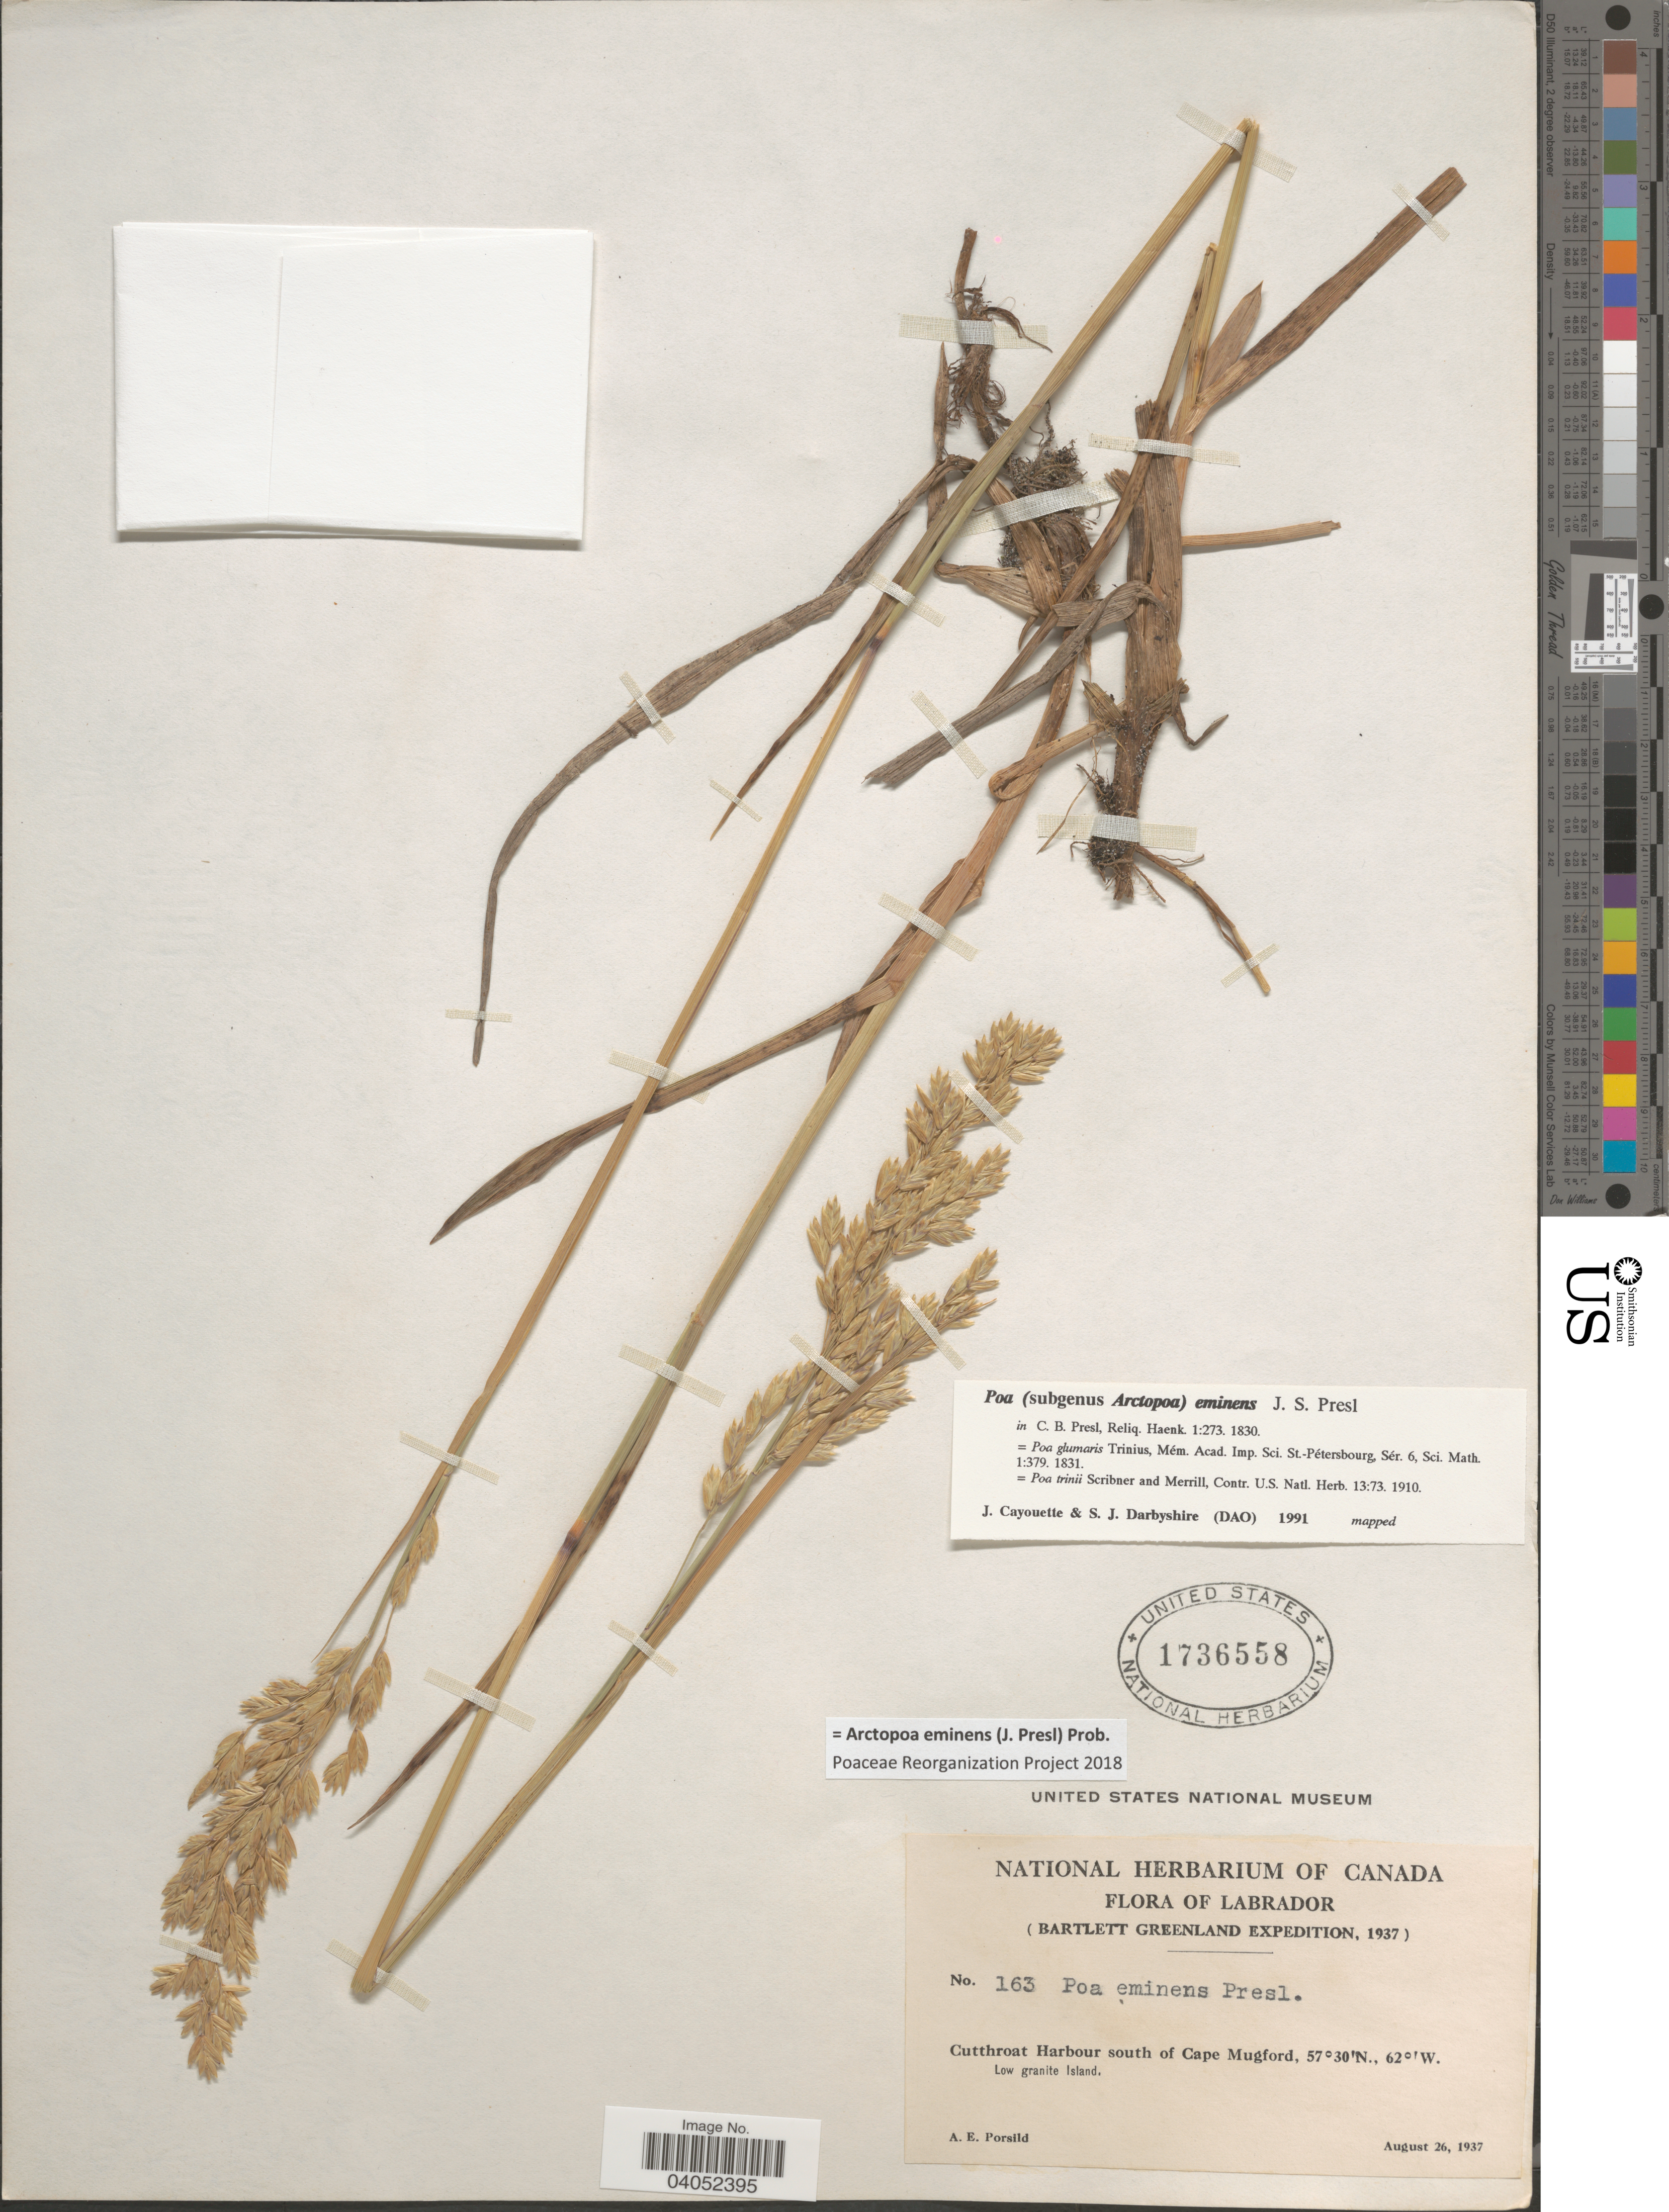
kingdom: Plantae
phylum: Tracheophyta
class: Liliopsida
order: Poales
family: Poaceae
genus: Arctopoa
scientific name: Arctopoa eminens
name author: (J. Presl) Prob.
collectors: A. E. Porsild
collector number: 163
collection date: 1937-08-26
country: Canada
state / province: Newfoundland and Labrador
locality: Labrador. Cutthroat Harbour south of Cape Mugford. Low granite Island.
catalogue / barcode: US 1736558